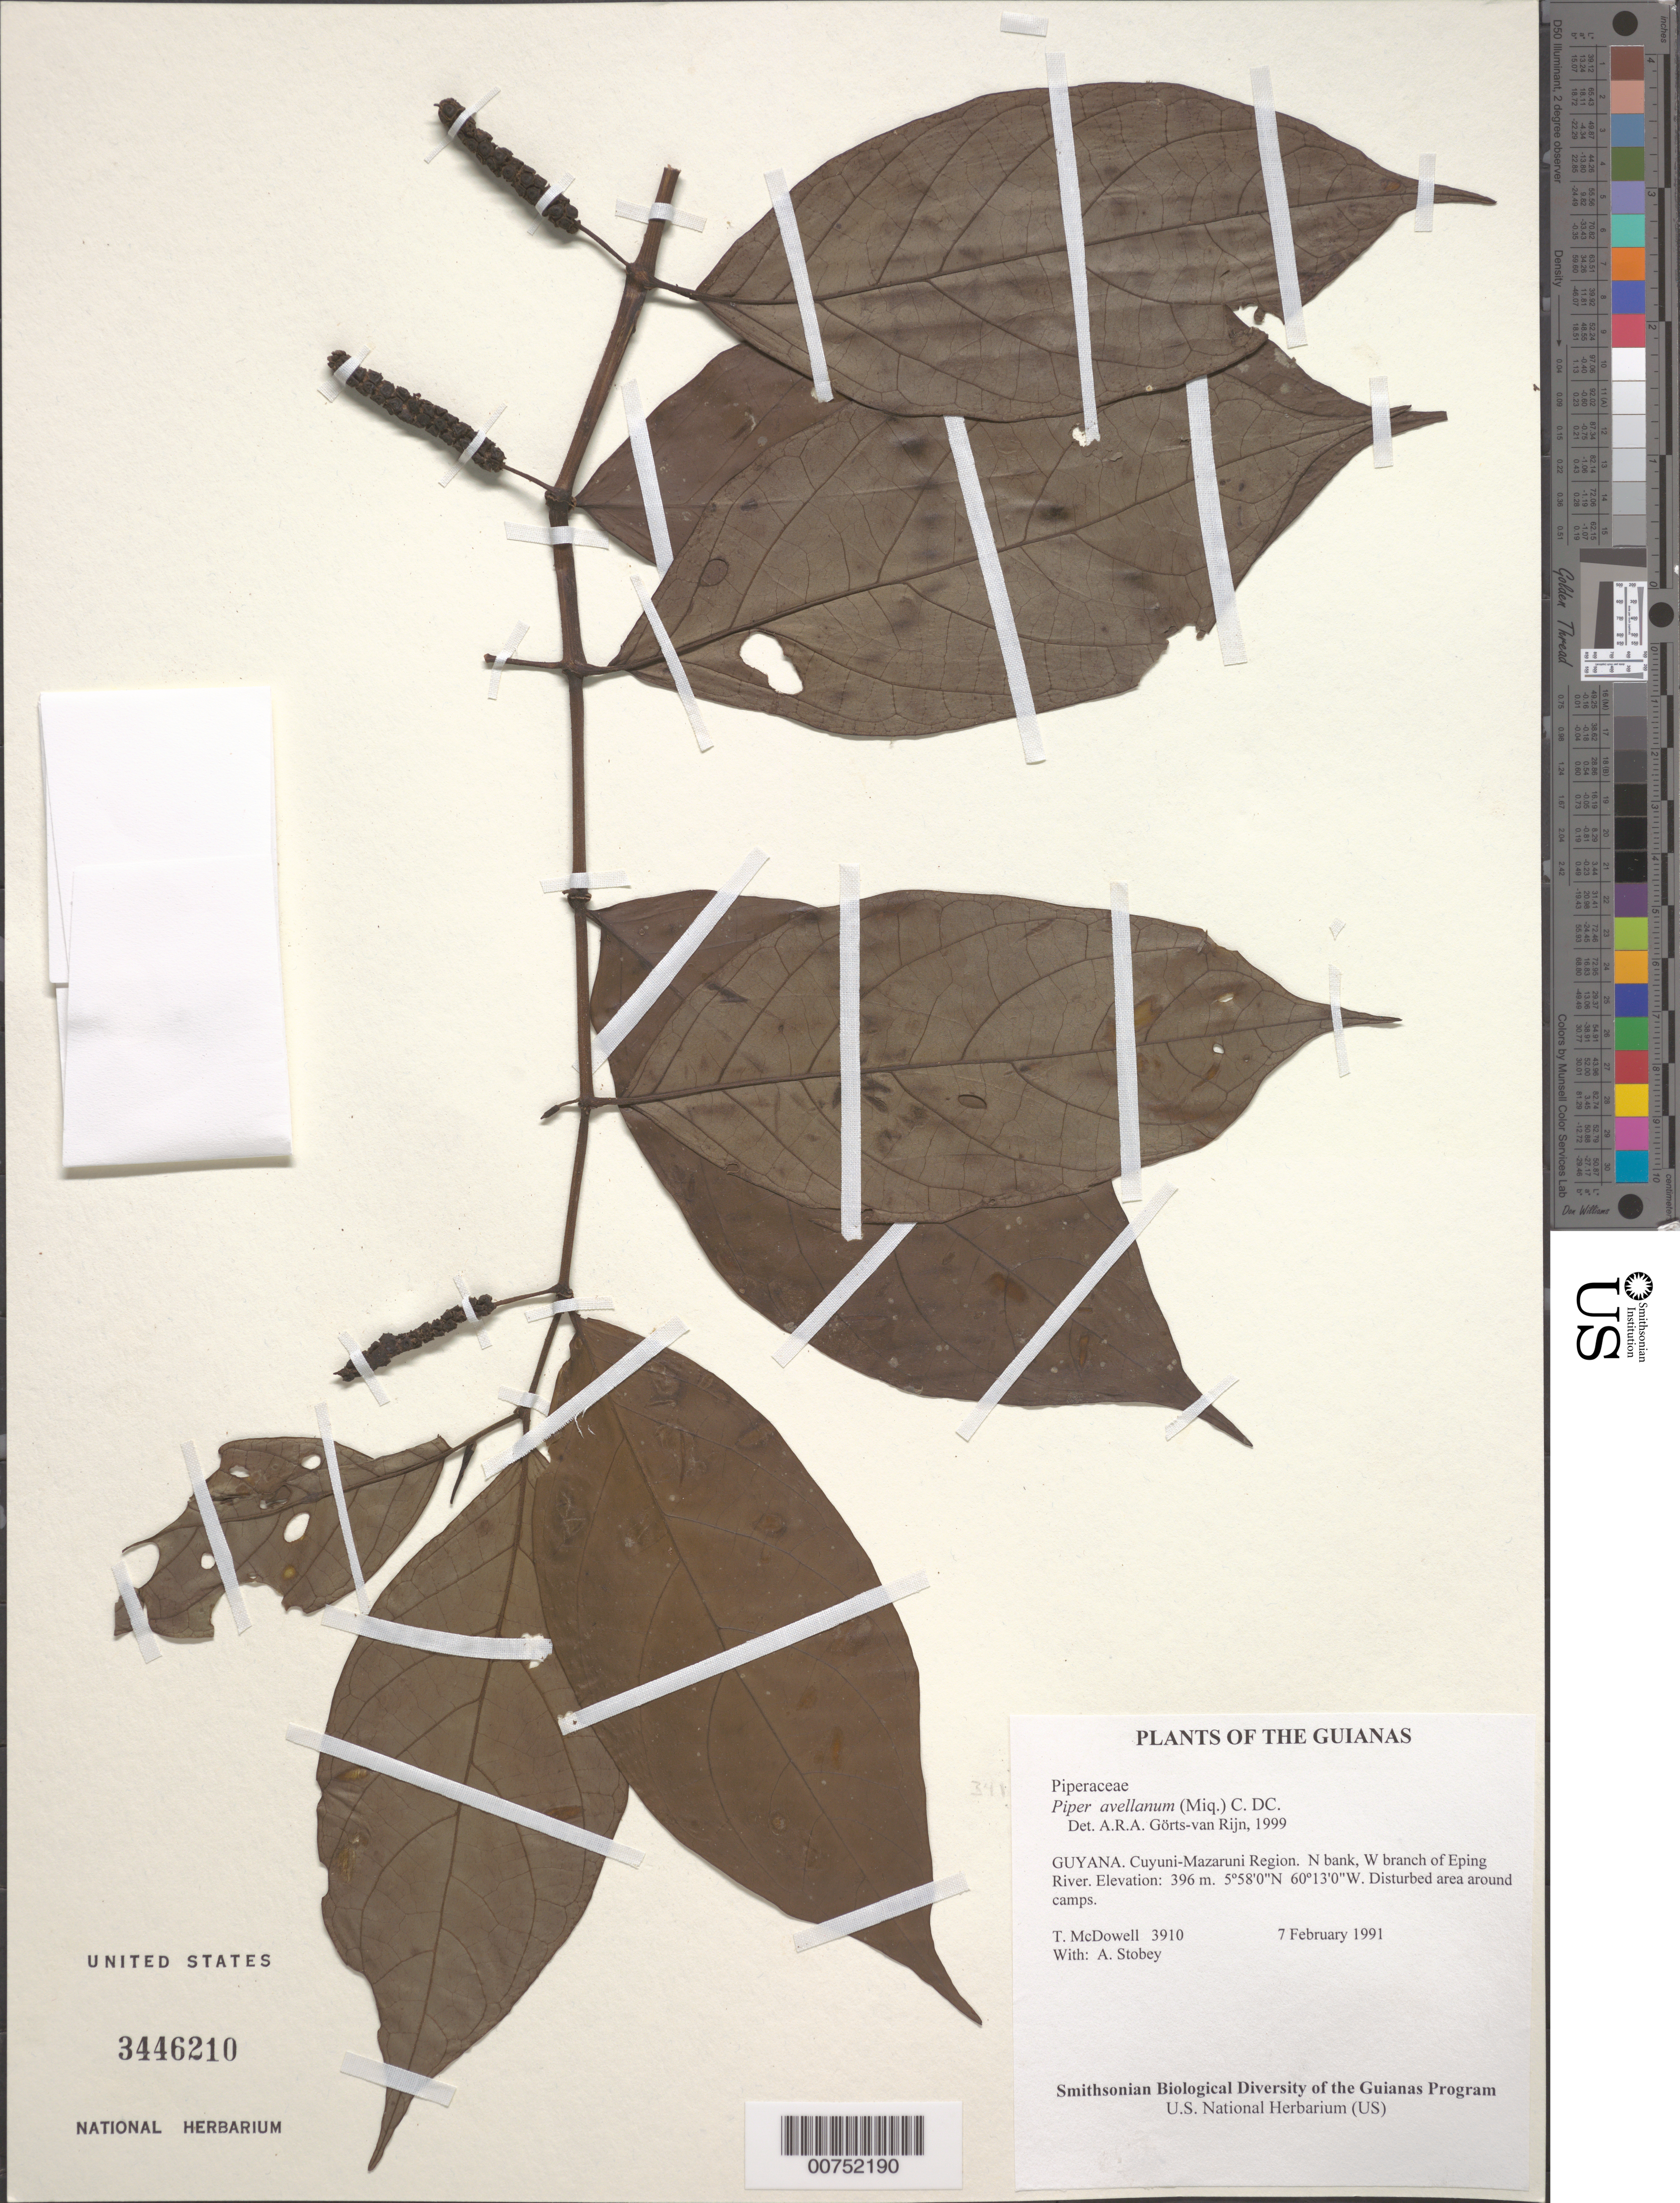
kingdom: Plantae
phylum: Tracheophyta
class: Magnoliopsida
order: Piperales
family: Piperaceae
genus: Piper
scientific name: Piper avellanum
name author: (Miq.) C. DC.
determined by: Görts-van Rijn, A. R. A.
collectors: T. McDowell & A. Stobey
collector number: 3910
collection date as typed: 7 February 1991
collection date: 1991-02-07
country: Guyana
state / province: Cuyuni-Mazaruni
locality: N bank, W branch of Eping River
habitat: Disturbed area around camps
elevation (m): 396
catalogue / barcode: US 3446210